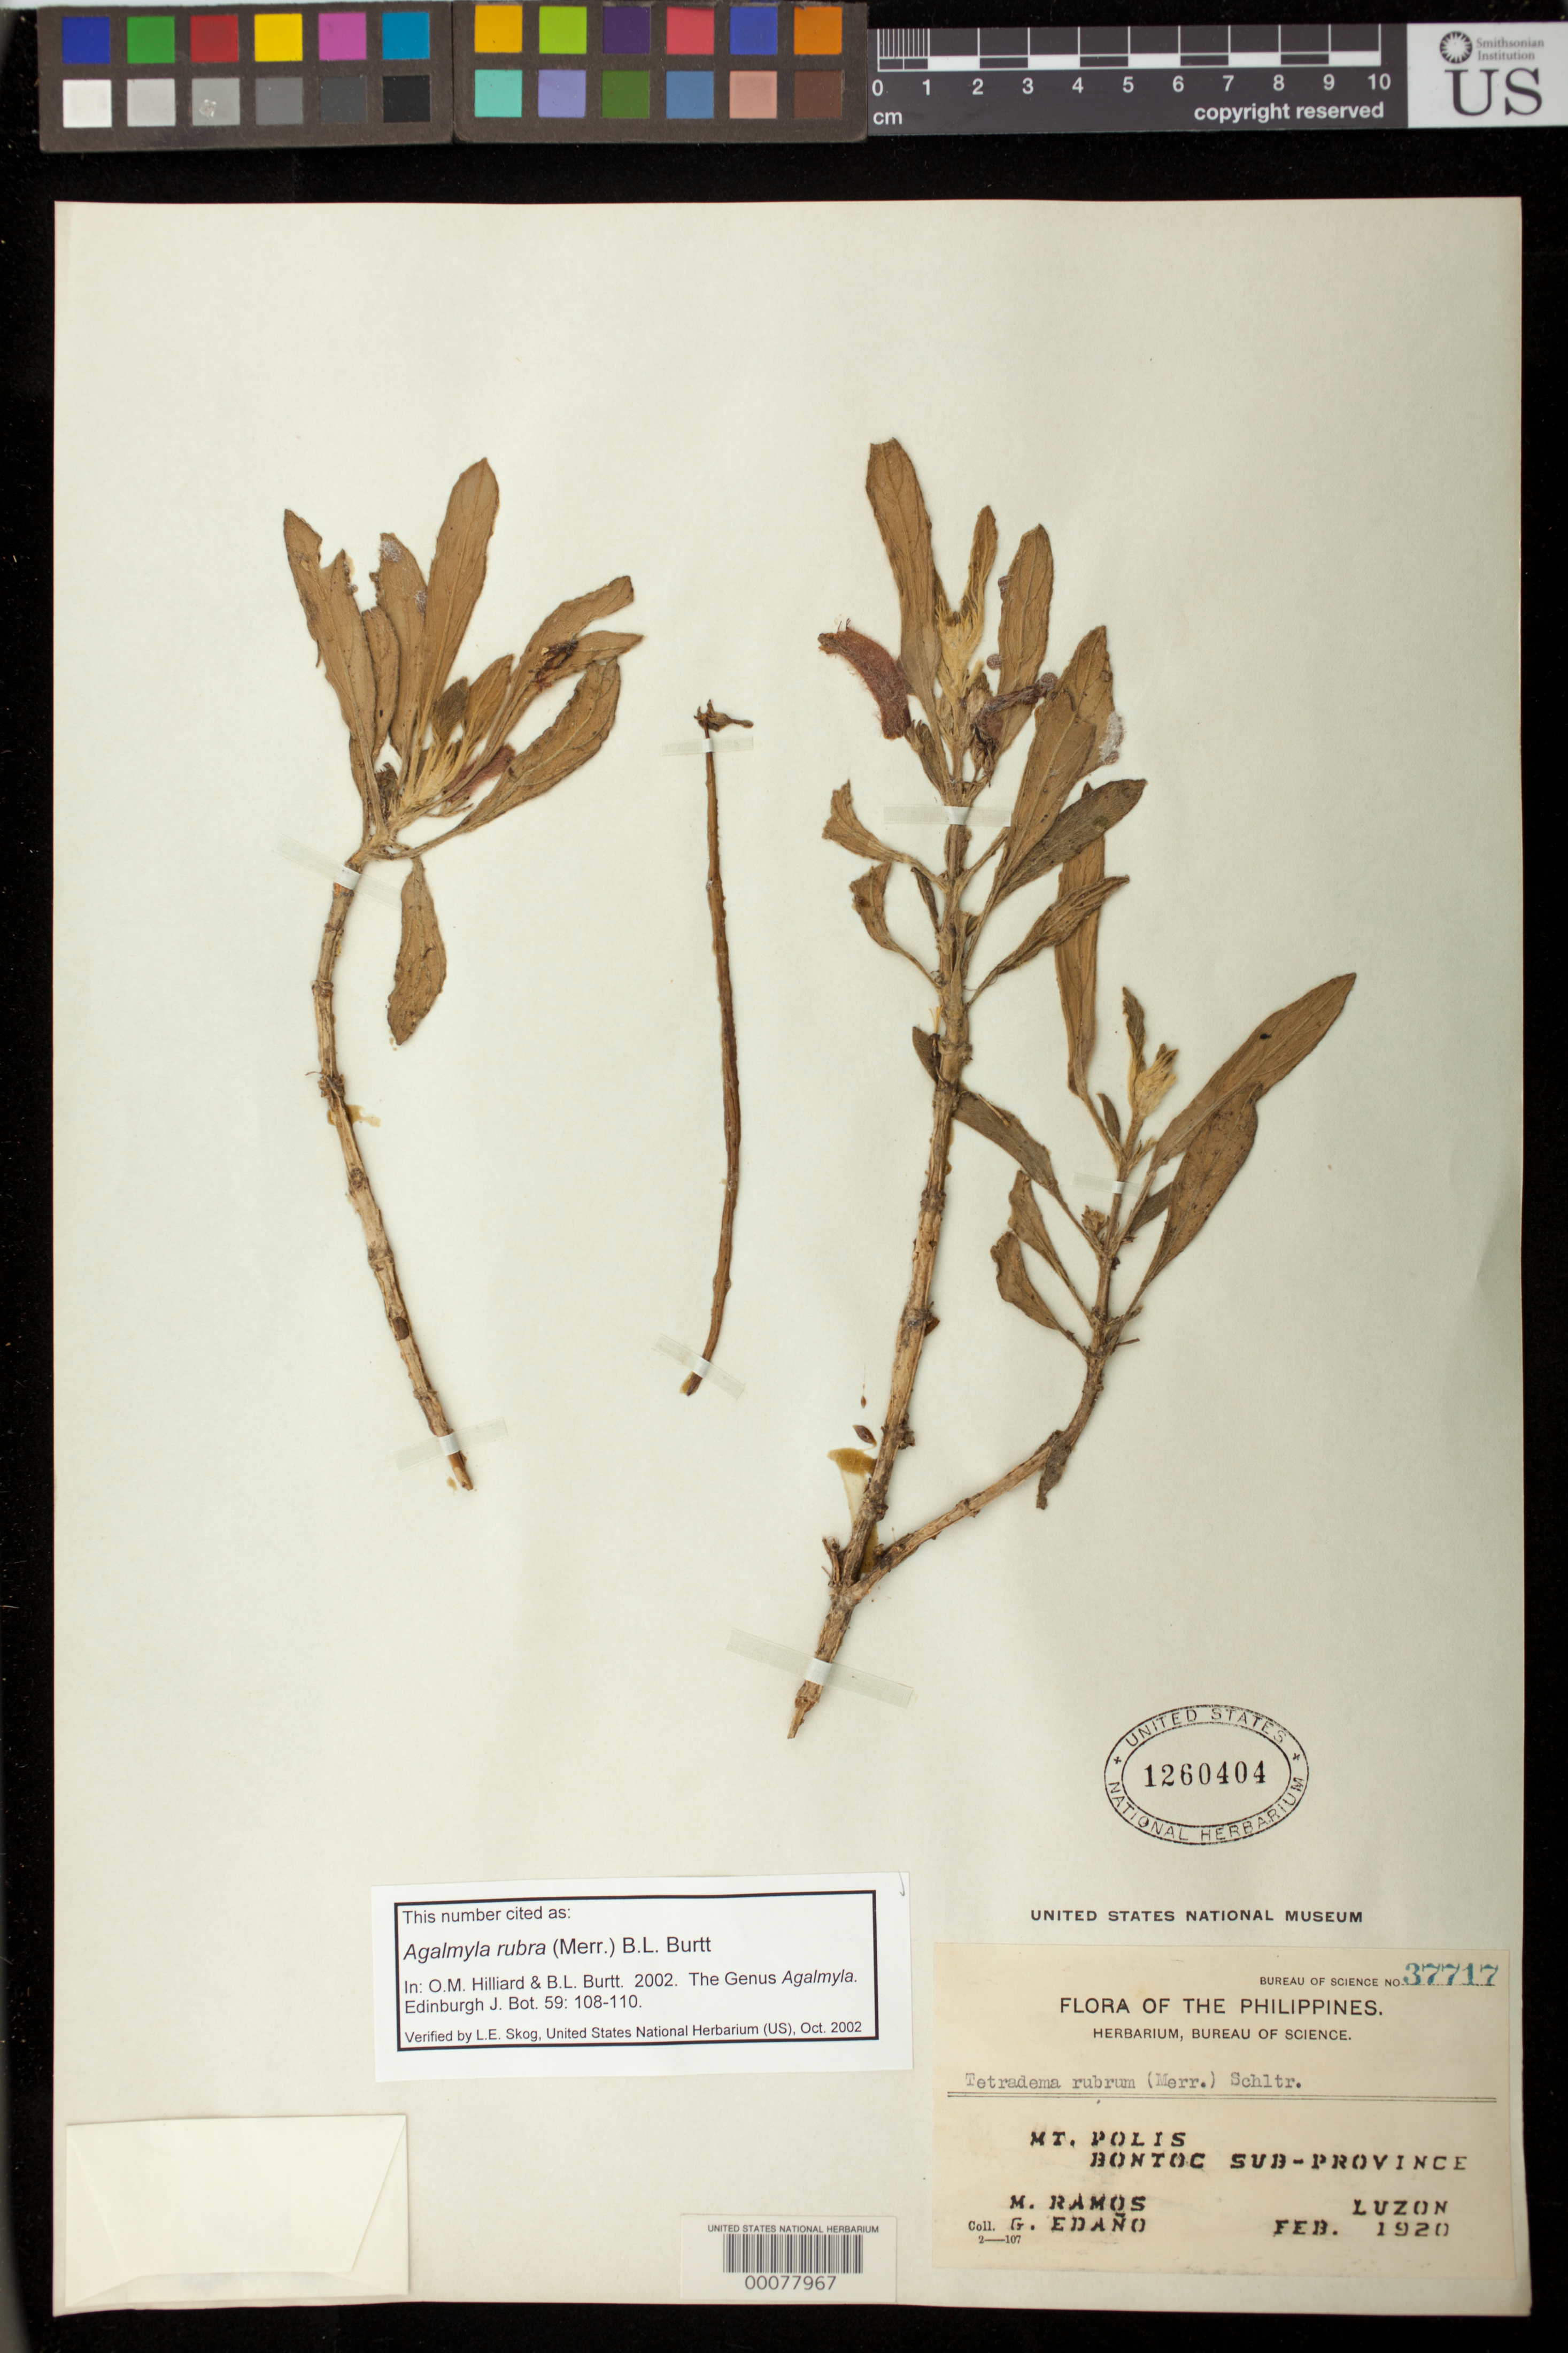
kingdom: Plantae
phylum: Tracheophyta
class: Magnoliopsida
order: Lamiales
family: Gesneriaceae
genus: Agalmyla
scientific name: Agalmyla rubrum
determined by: Hilliard, O. M.; Burtt, B. L.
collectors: M. Ramos & G. Edaño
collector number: Bur. Sci. 37717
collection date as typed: Feb 1920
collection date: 1920-02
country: Philippines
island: Luzon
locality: Mt Polis, Bontoc Sub-province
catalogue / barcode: US 1260404